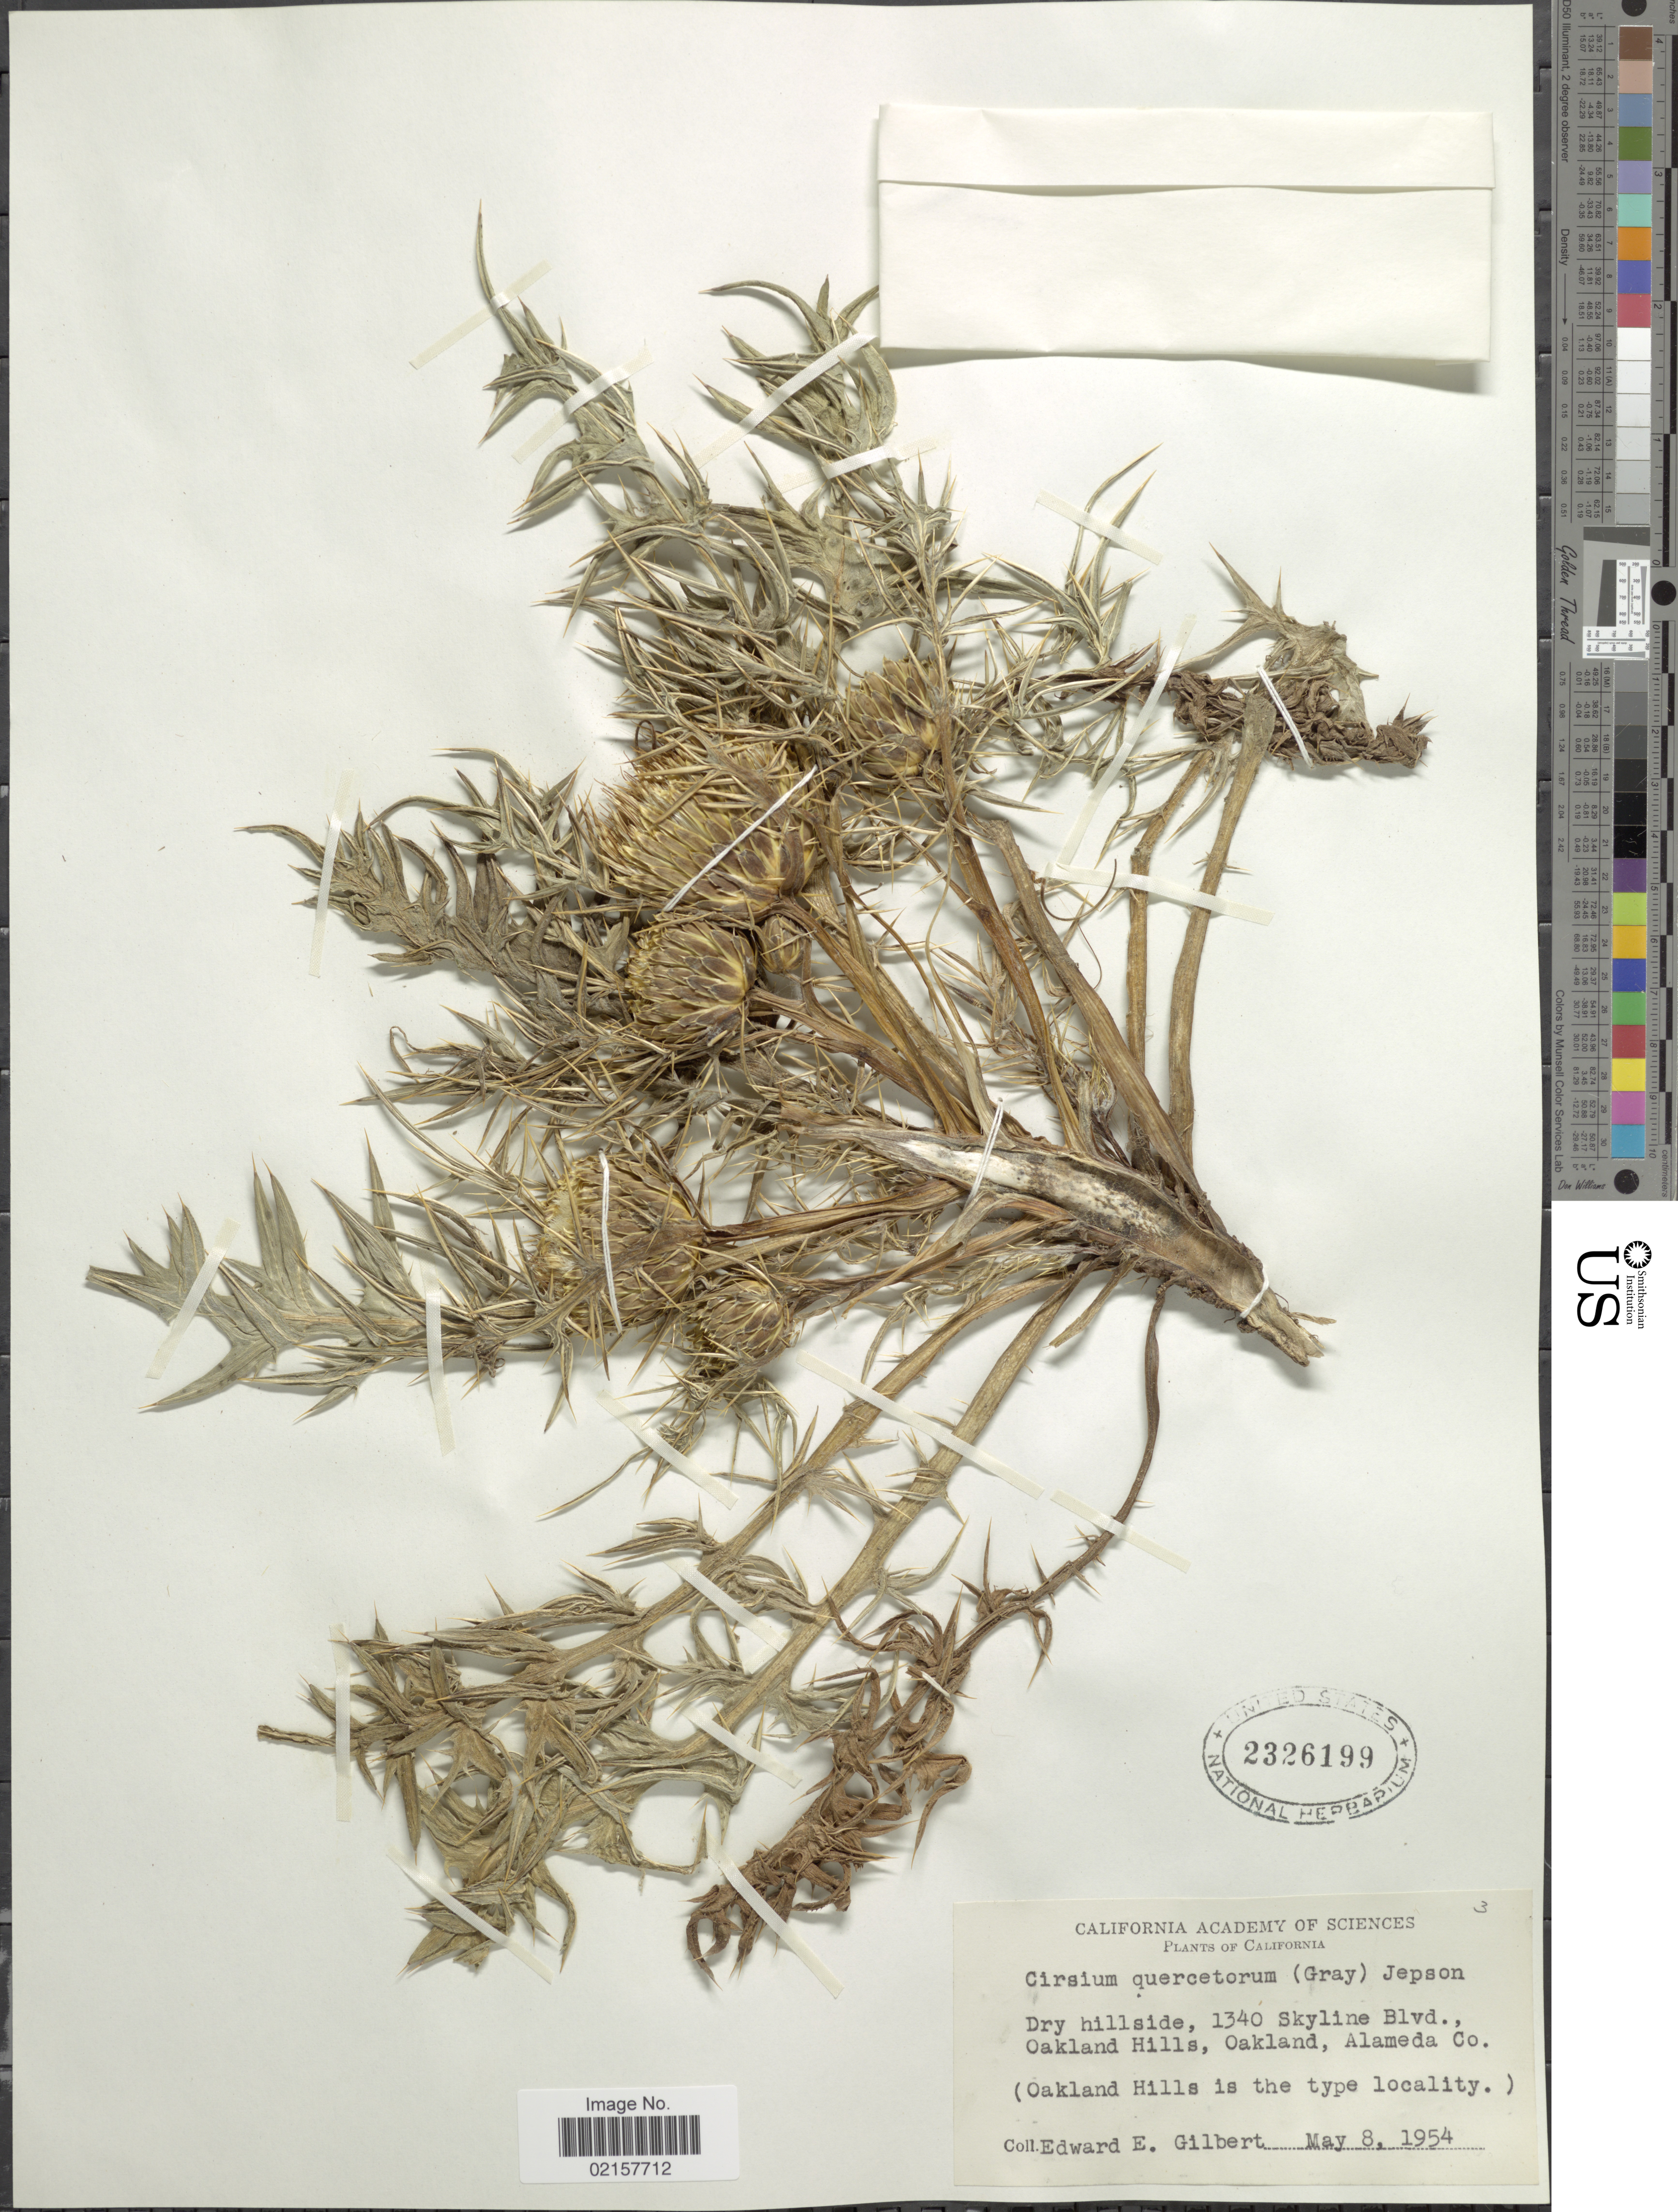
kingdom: Plantae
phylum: Tracheophyta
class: Magnoliopsida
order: Asterales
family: Asteraceae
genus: Cirsium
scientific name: Cirsium quercetorum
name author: (A. Gray) Jeps.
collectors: E. Gilbert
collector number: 3?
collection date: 1954-05-08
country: United States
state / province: California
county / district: Alameda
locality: Dry hillside, 1340 Skyline Blvd., Oakland Hills, Oakland, Alameda Co. (Oakland Hills is the type locality)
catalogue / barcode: US 2326199